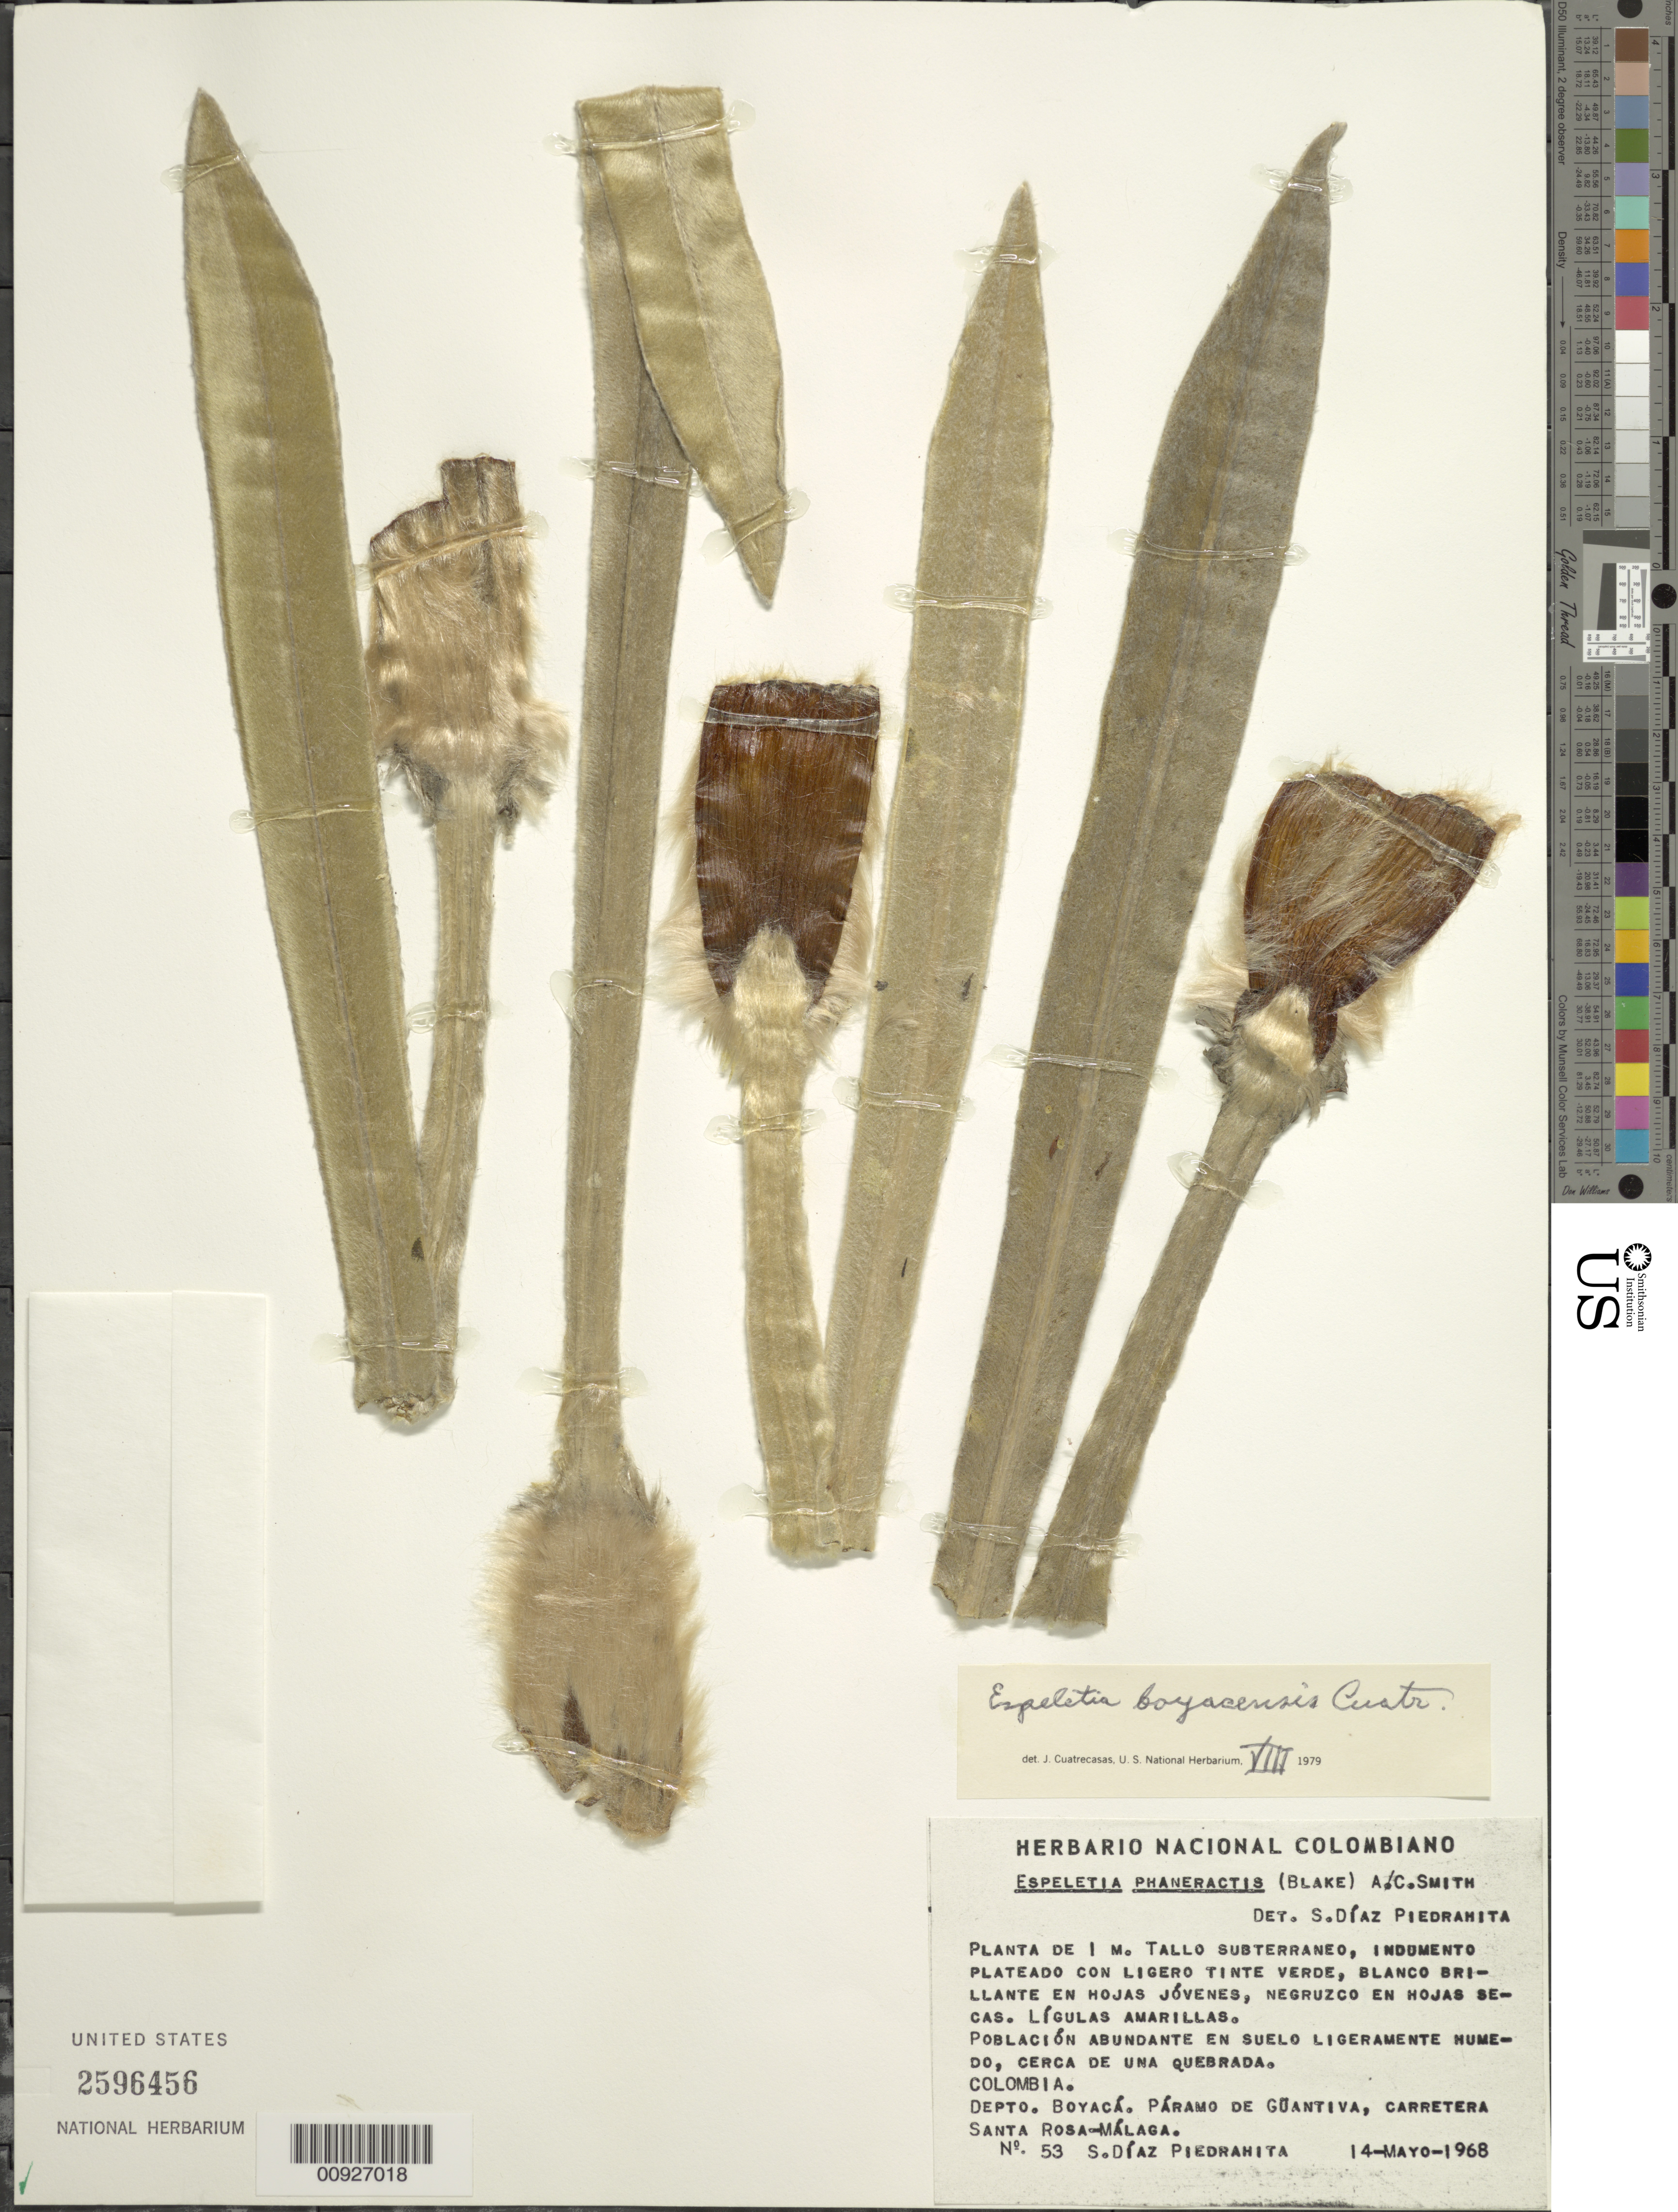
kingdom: Plantae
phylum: Tracheophyta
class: Magnoliopsida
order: Asterales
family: Asteraceae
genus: Espeletia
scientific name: Espeletia boyacensis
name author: Cuatrec.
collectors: S. Díaz Píedrahíta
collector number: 53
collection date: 1968-05-14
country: Colombia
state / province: Boyacá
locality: P. de Guántiva. Páramo de Guantiva, Carretera S. Rosa-Málaga.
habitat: Población abundante en suelo ligeramente húmedo, cerca de una quebrada.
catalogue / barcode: US 2596456